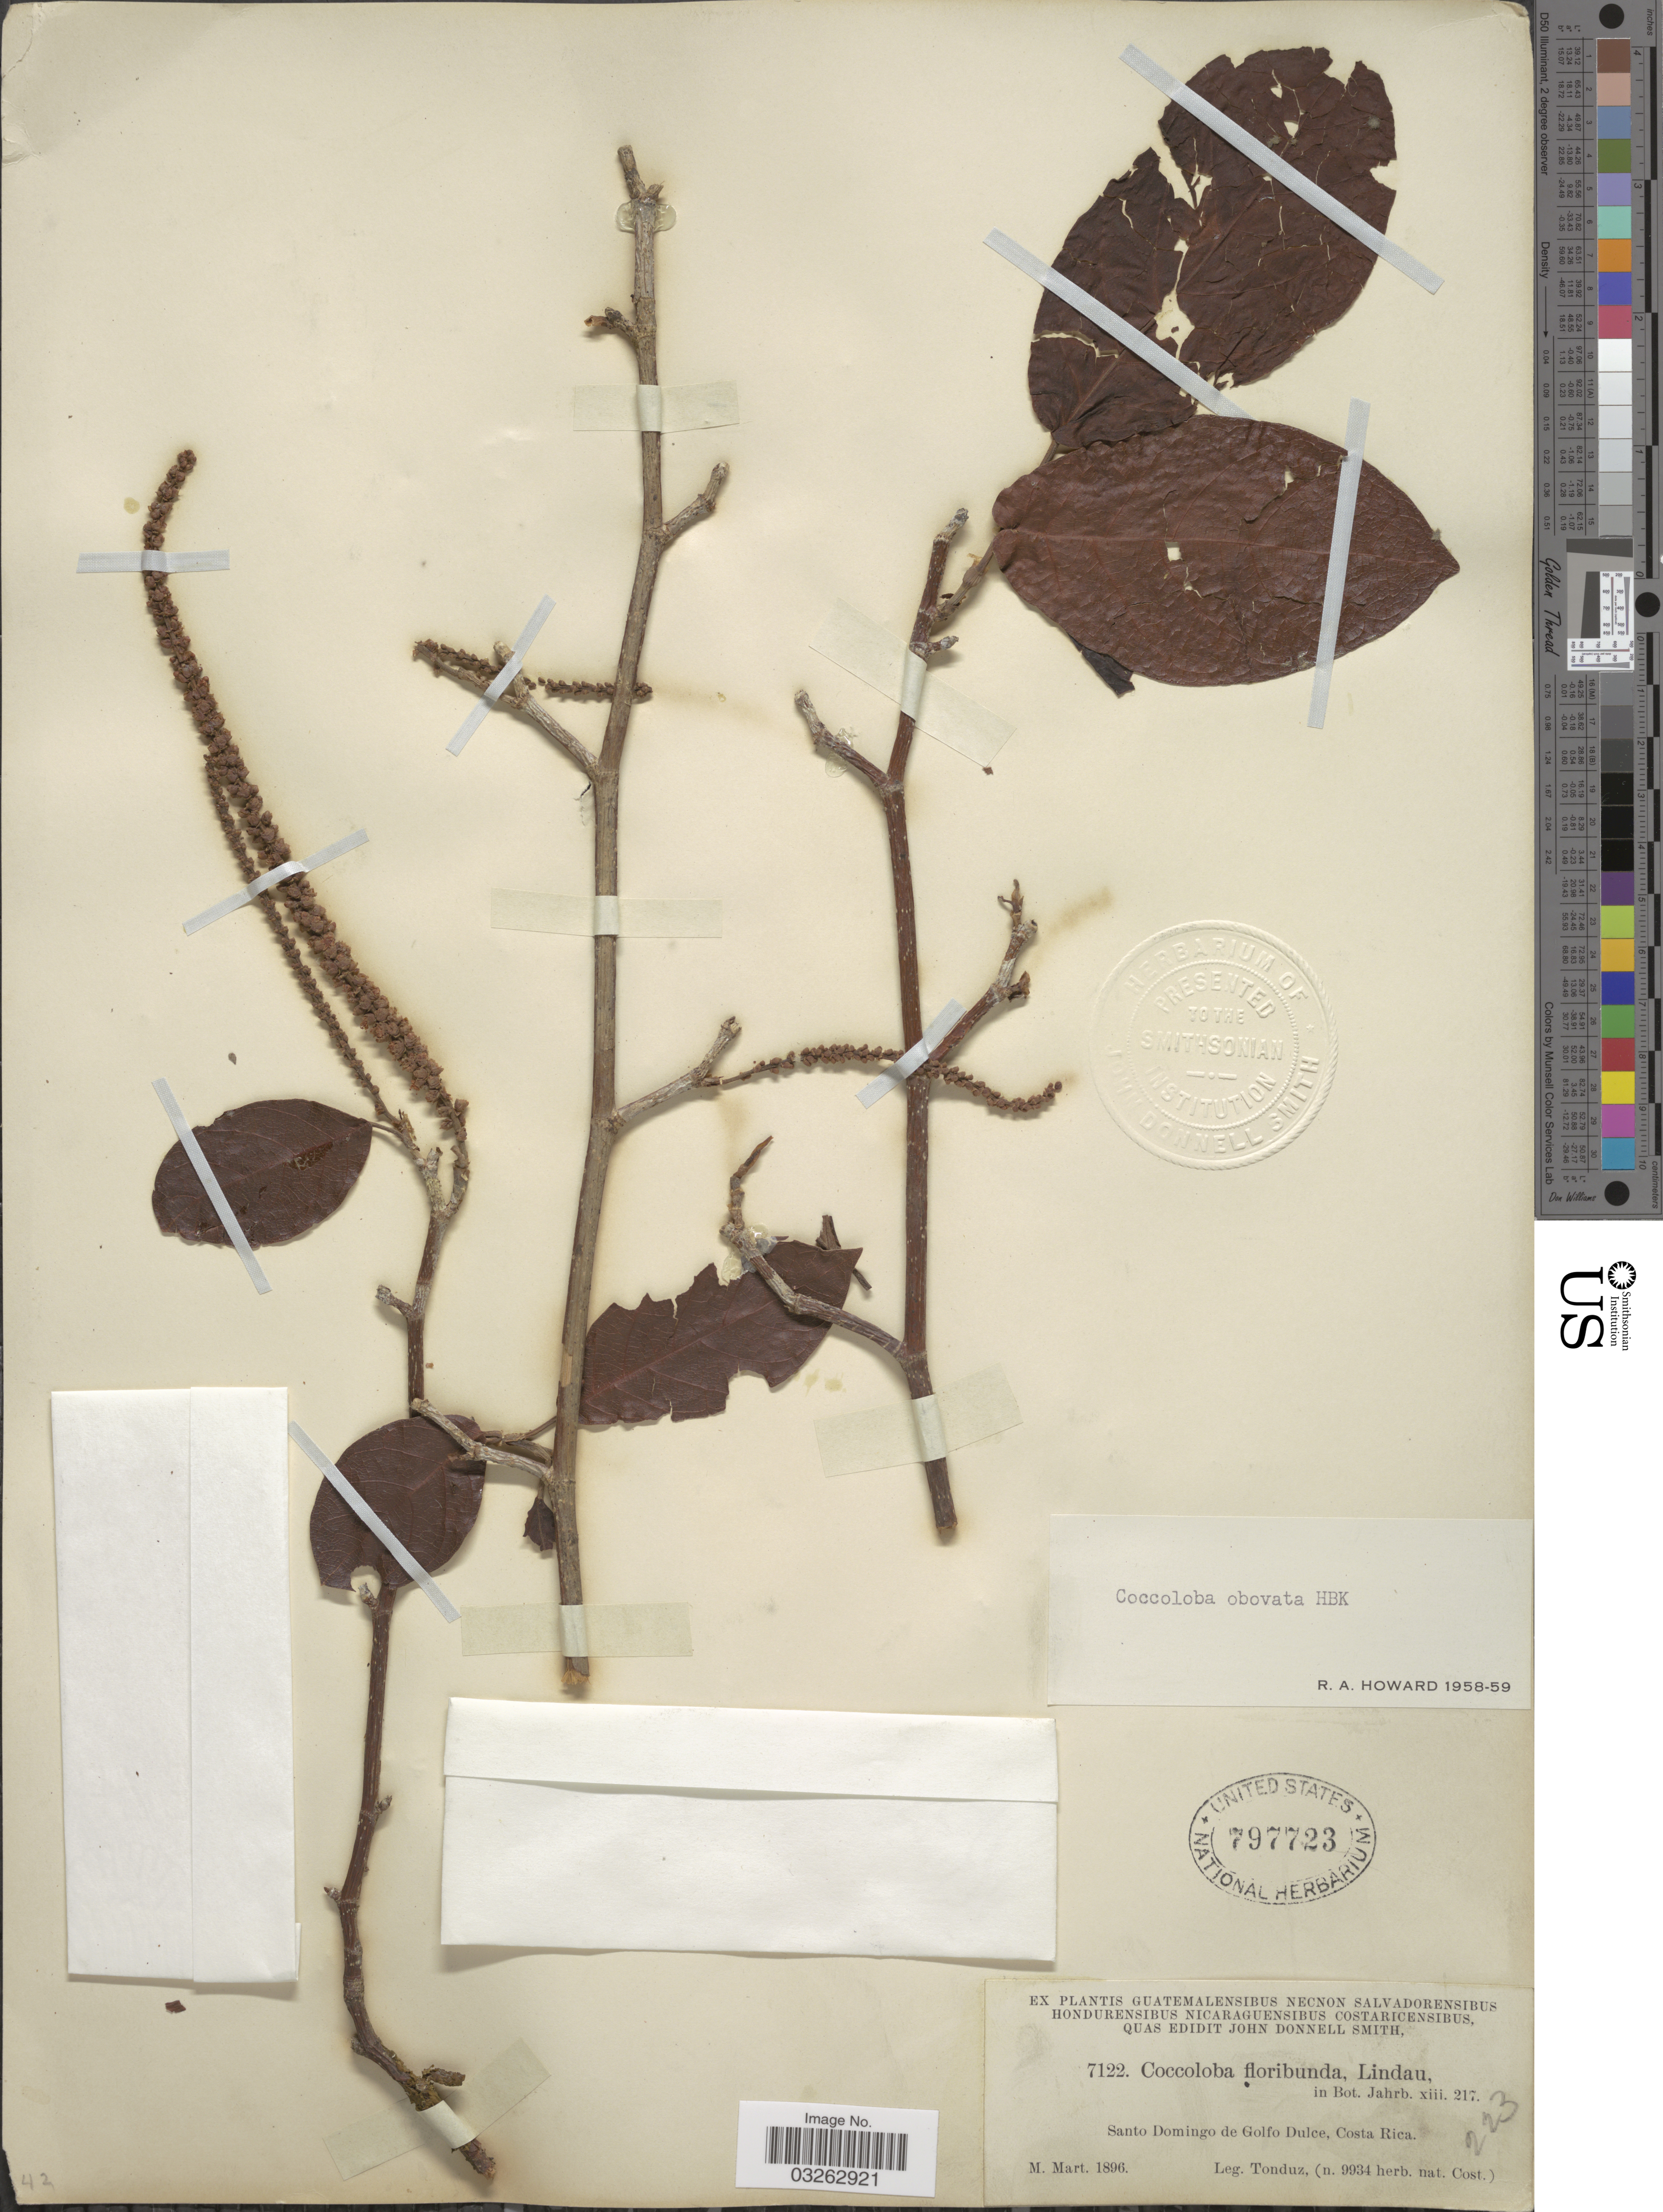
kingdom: Plantae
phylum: Tracheophyta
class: Magnoliopsida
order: Caryophyllales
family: Polygonaceae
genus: Coccoloba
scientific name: Coccoloba obovata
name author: Kunth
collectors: Tonduz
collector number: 7122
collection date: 1896-03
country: Costa Rica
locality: Santo Domingo de Golfo Dulce.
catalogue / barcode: US 797723